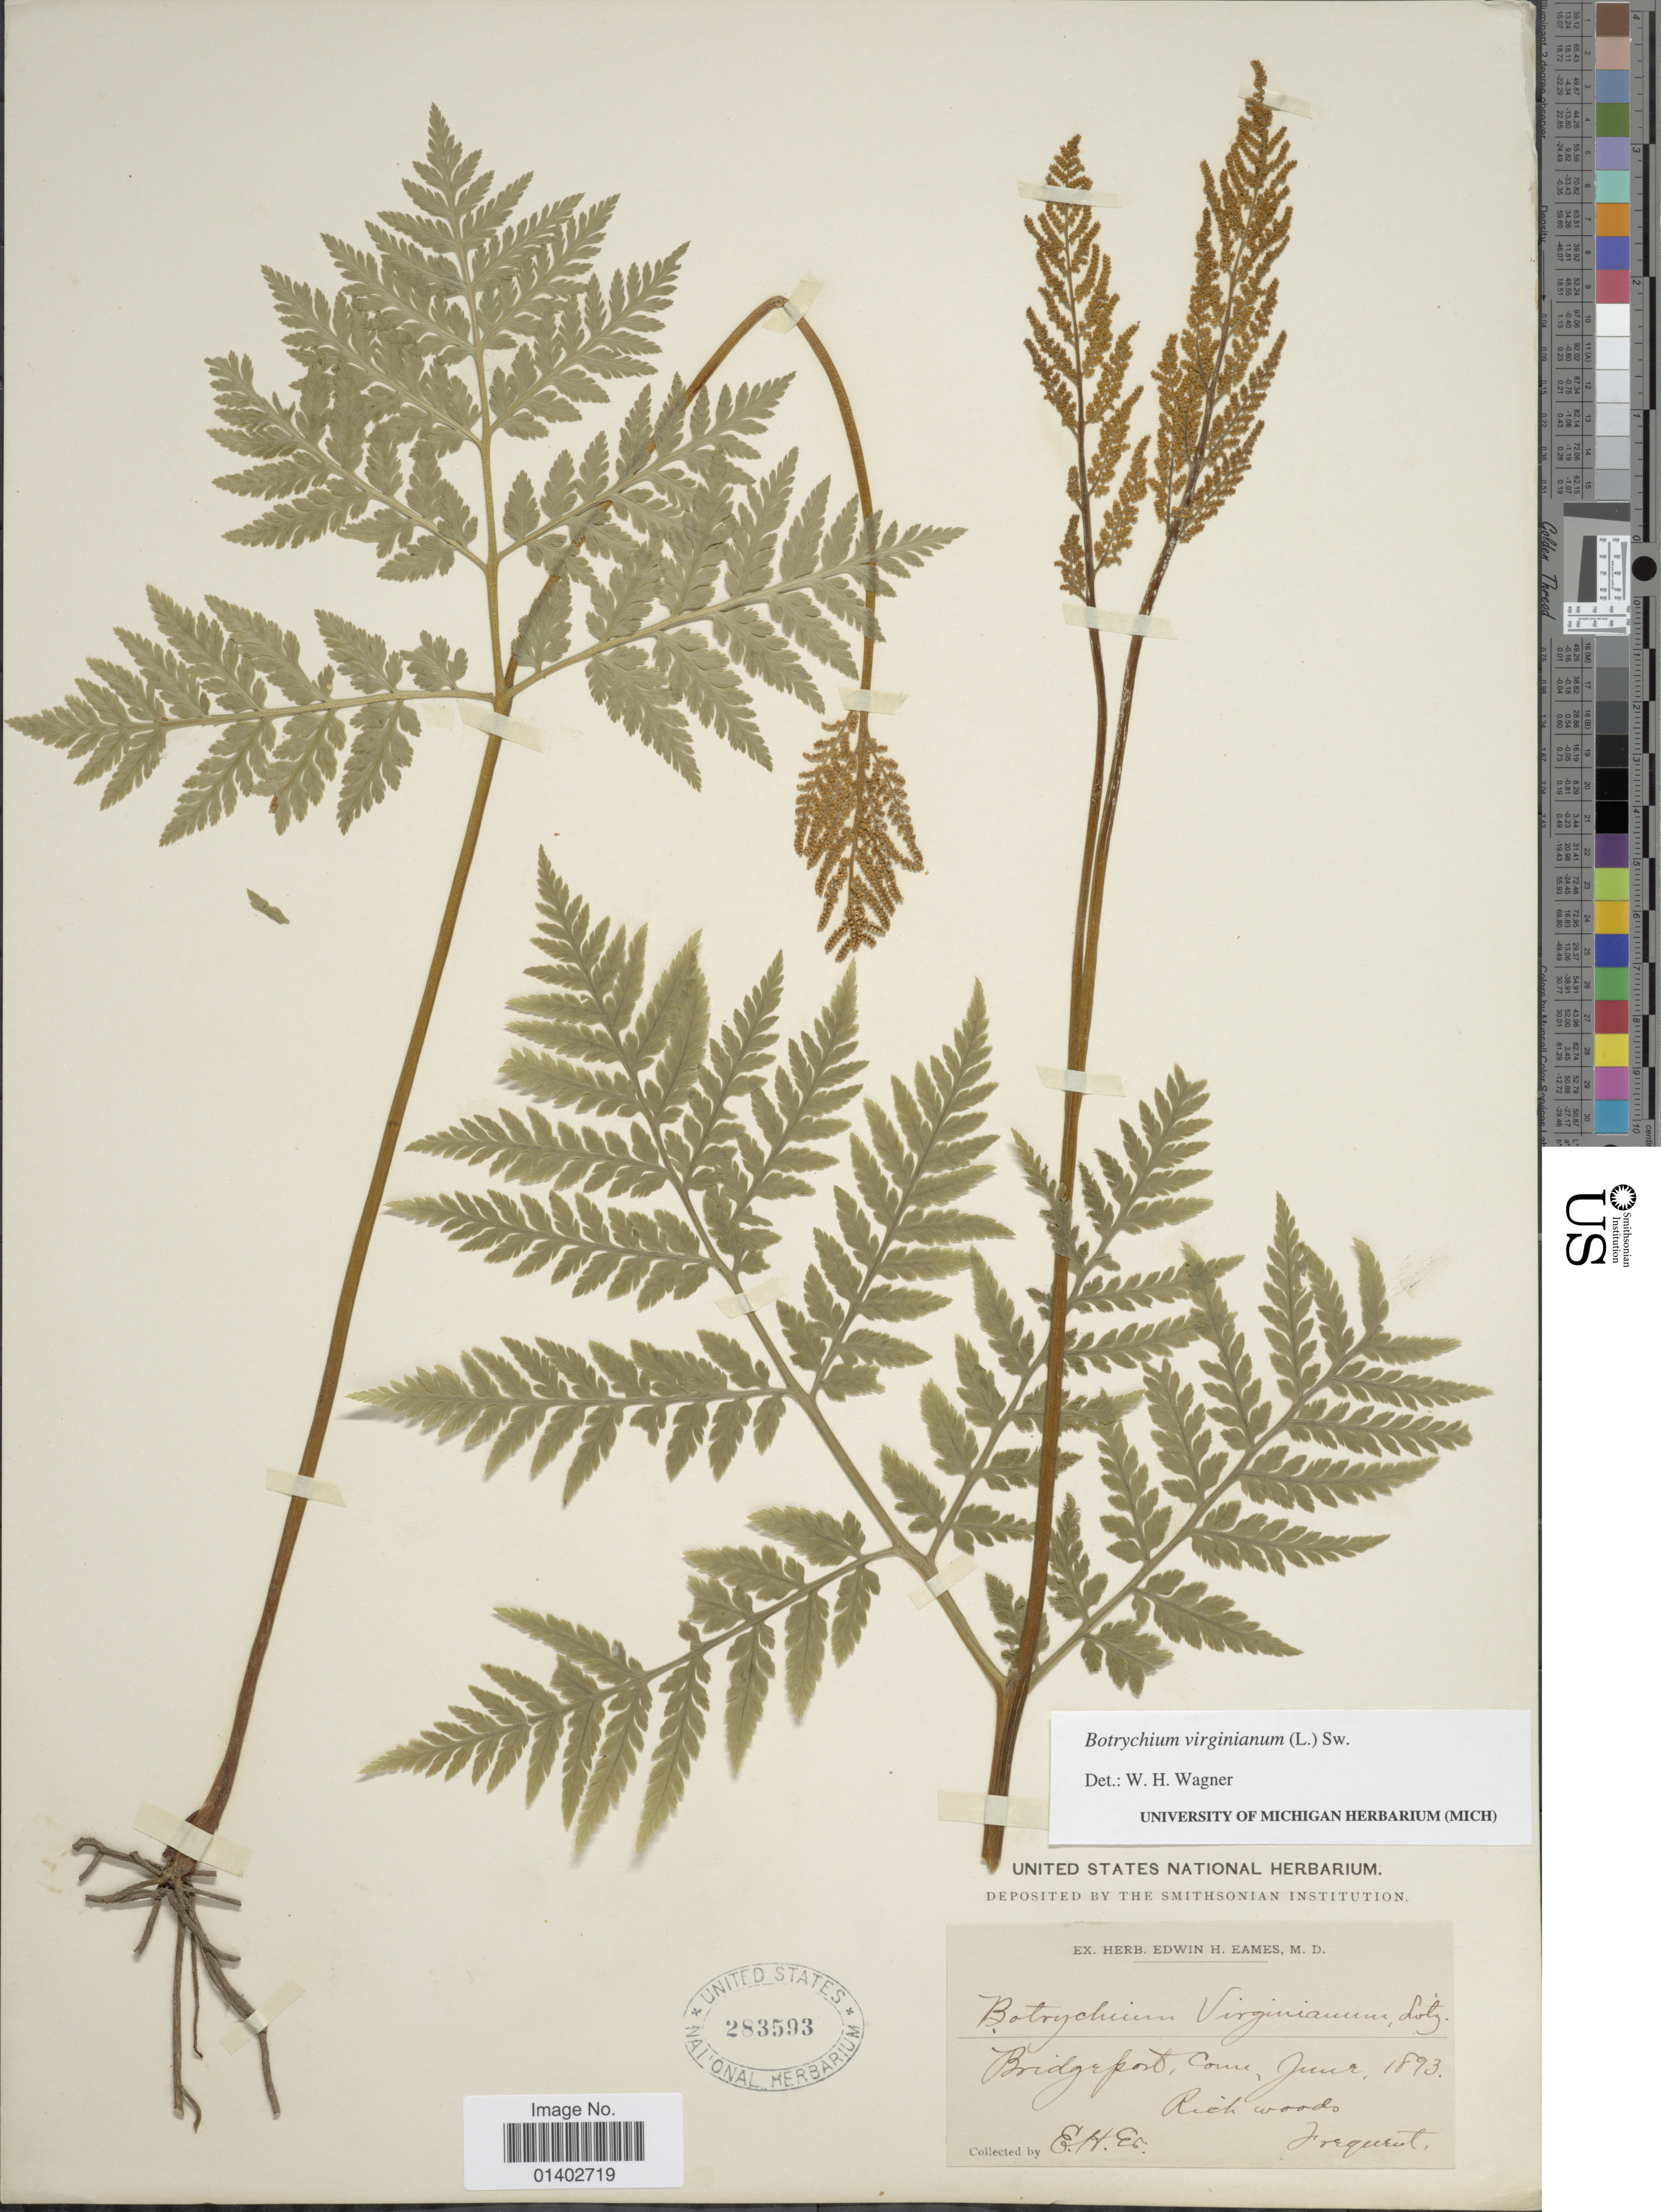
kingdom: Plantae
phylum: Tracheophyta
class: Polypodiopsida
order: Ophioglossales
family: Ophioglossaceae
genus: Botrychium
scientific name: Botrychium virginianum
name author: (L.) Sw.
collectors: E. H. Eames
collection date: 1893-06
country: United States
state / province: Connecticut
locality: Bridgeport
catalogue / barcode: US 283593